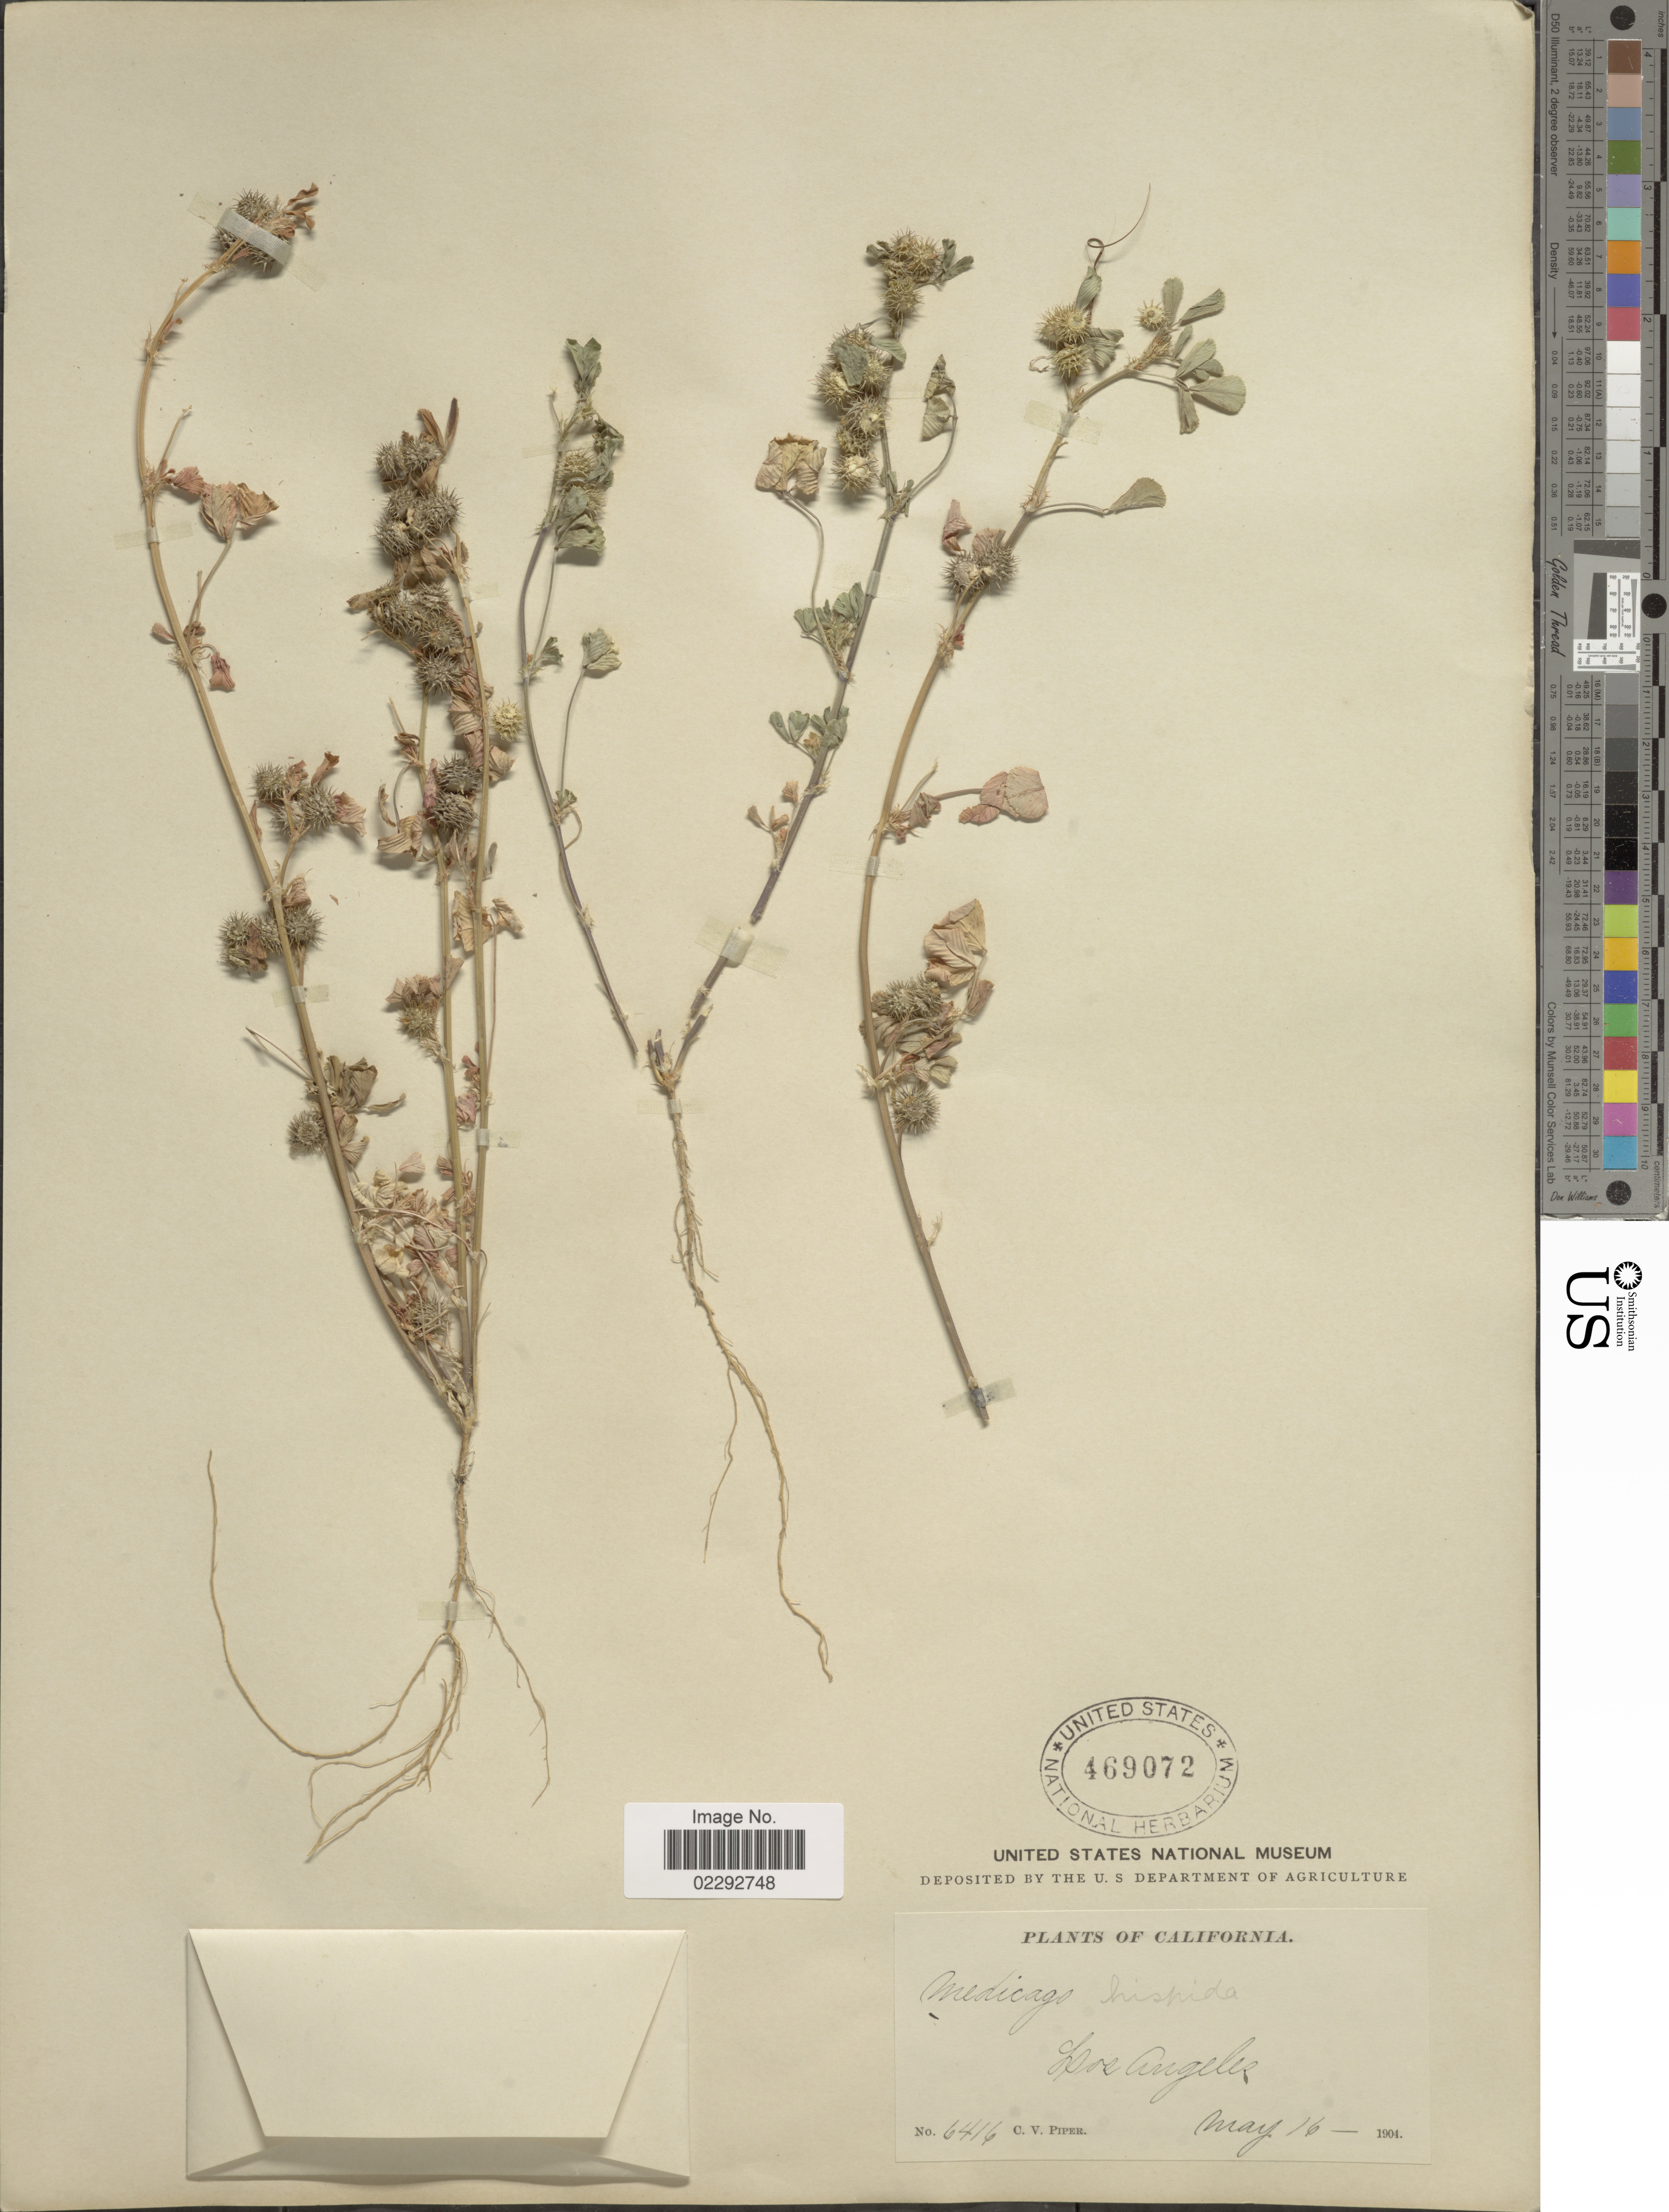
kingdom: Plantae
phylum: Tracheophyta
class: Magnoliopsida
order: Fabales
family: Fabaceae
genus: Medicago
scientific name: Medicago hispida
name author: Gaertn.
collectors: C. V. Piper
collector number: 6416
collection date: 1904-05-16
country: United States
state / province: California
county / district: Los Angeles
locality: Los Angeles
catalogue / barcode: US 469072